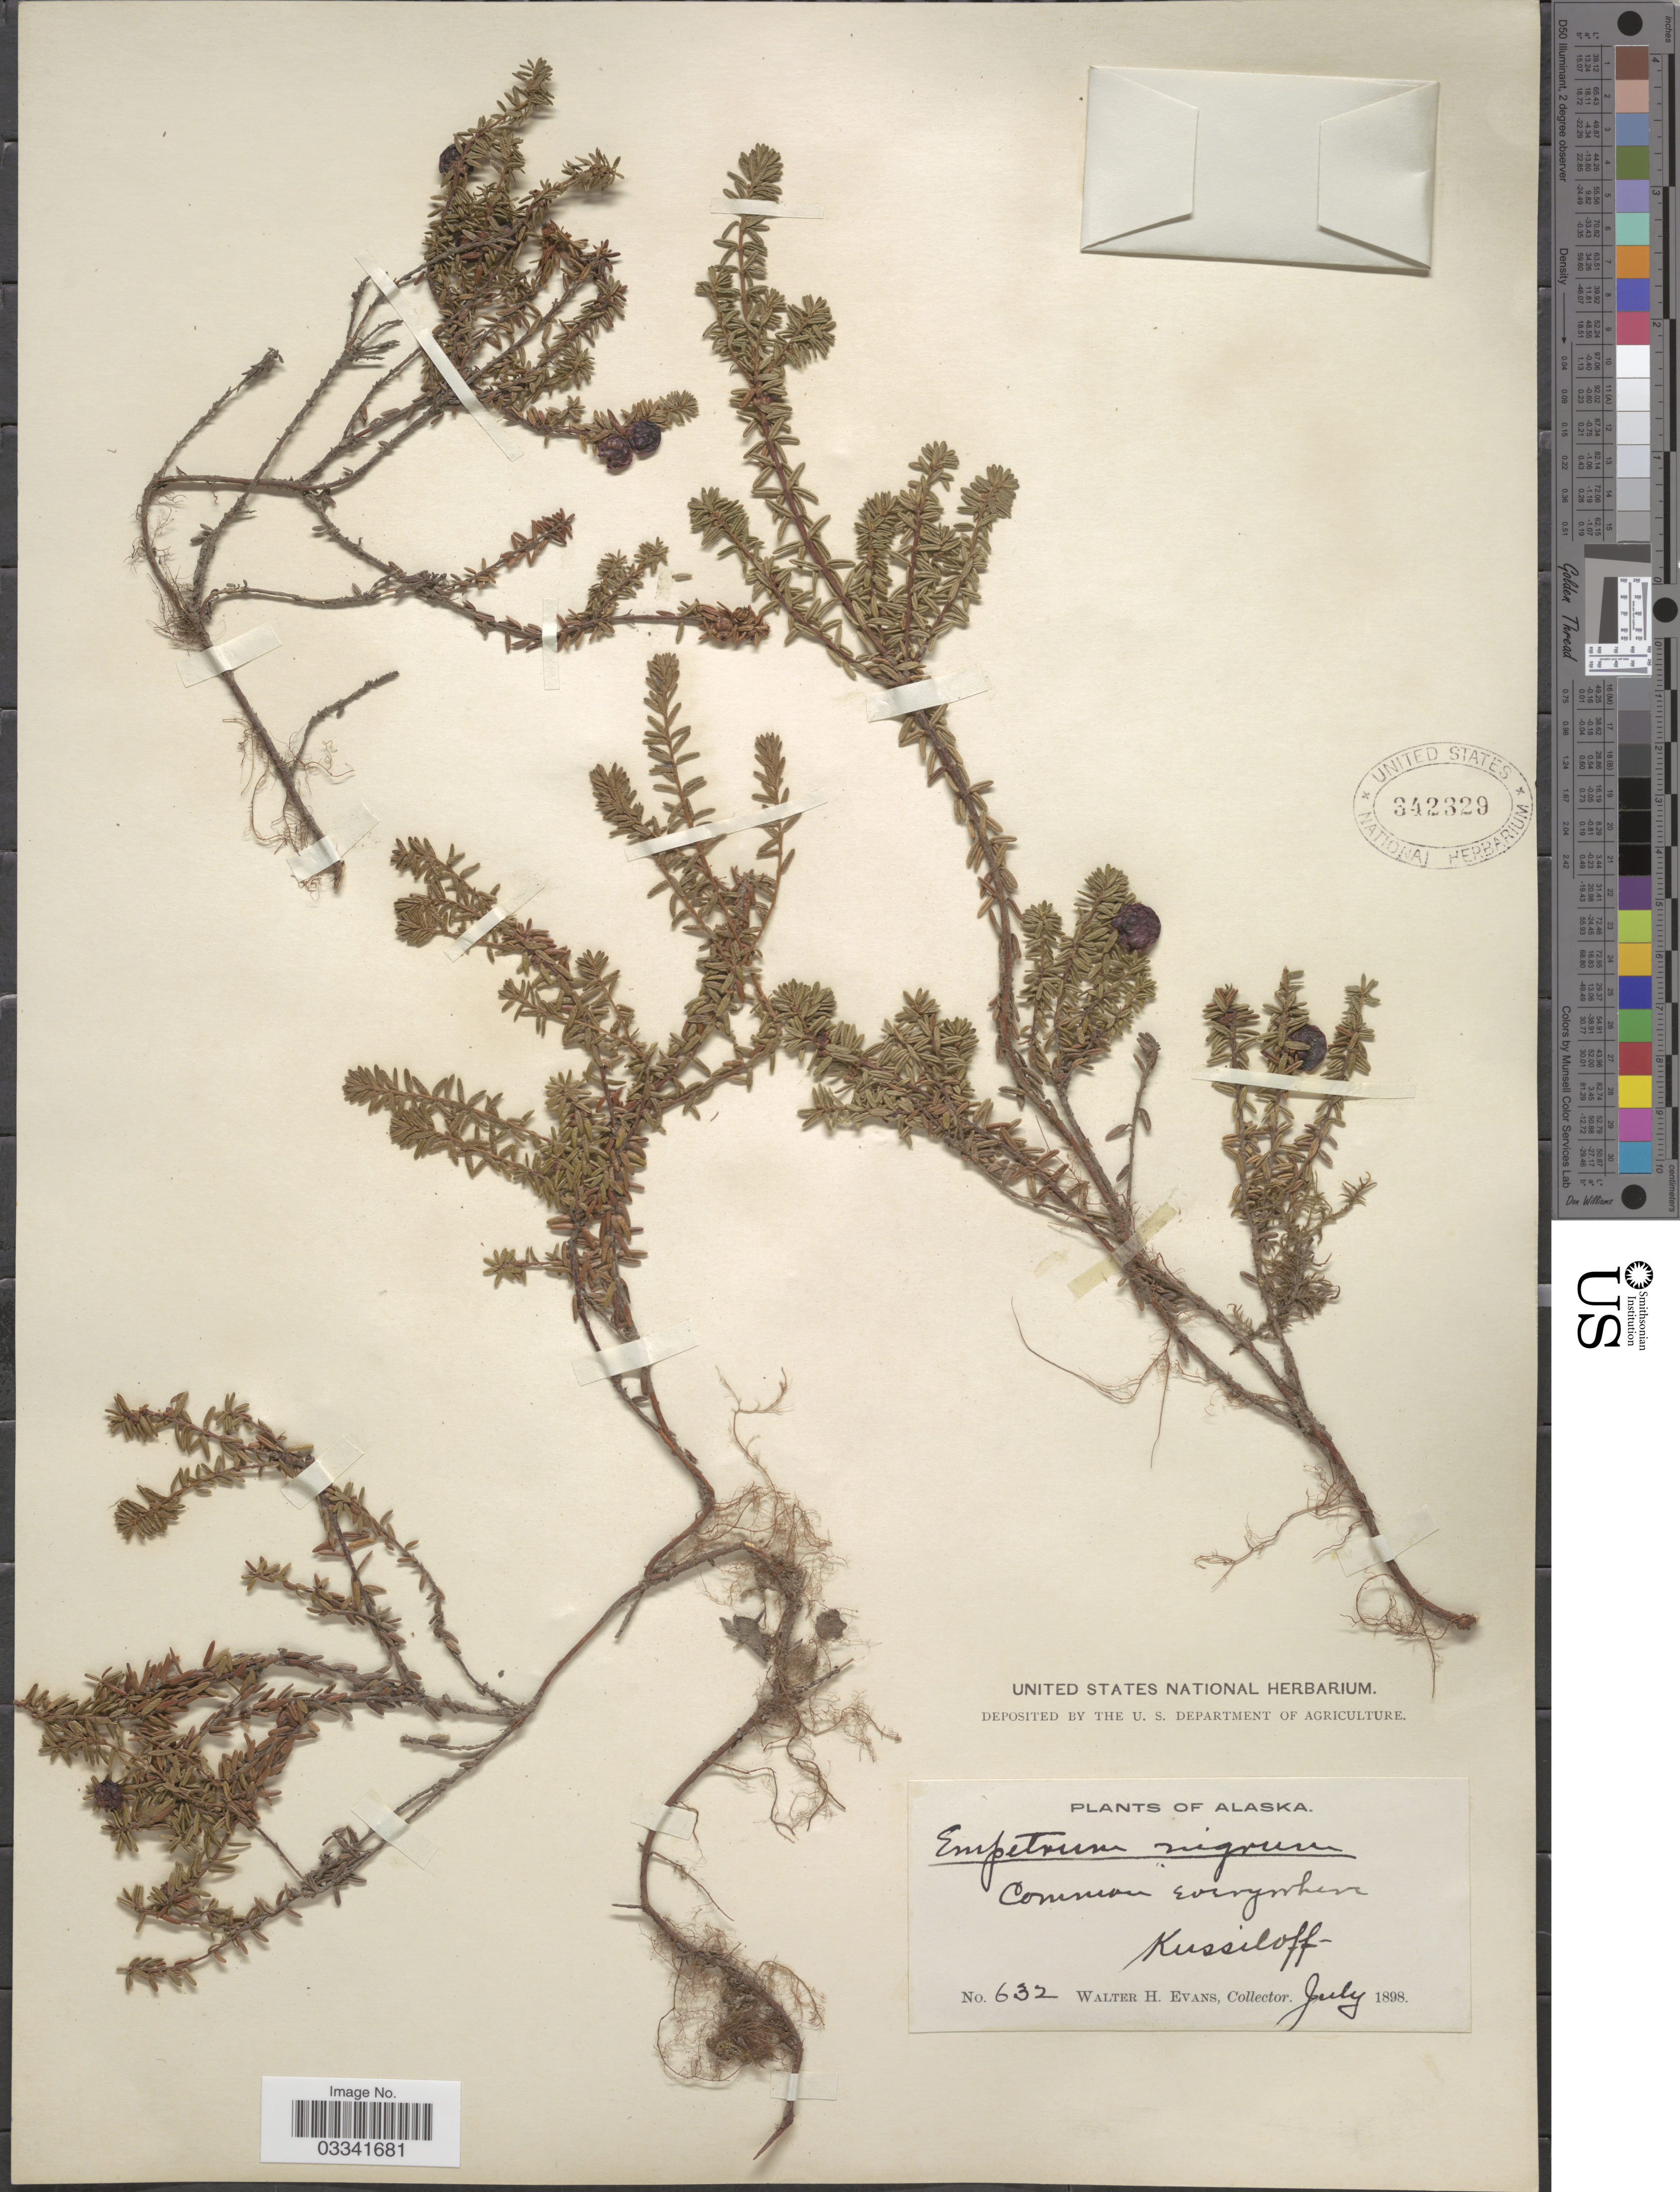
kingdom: Plantae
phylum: Tracheophyta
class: Magnoliopsida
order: Ericales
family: Ericaceae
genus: Empetrum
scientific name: Empetrum nigrum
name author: L.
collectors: W. H. Evans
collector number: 632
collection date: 1898-07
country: United States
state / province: Alaska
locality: Kussiloff.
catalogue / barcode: US 342329